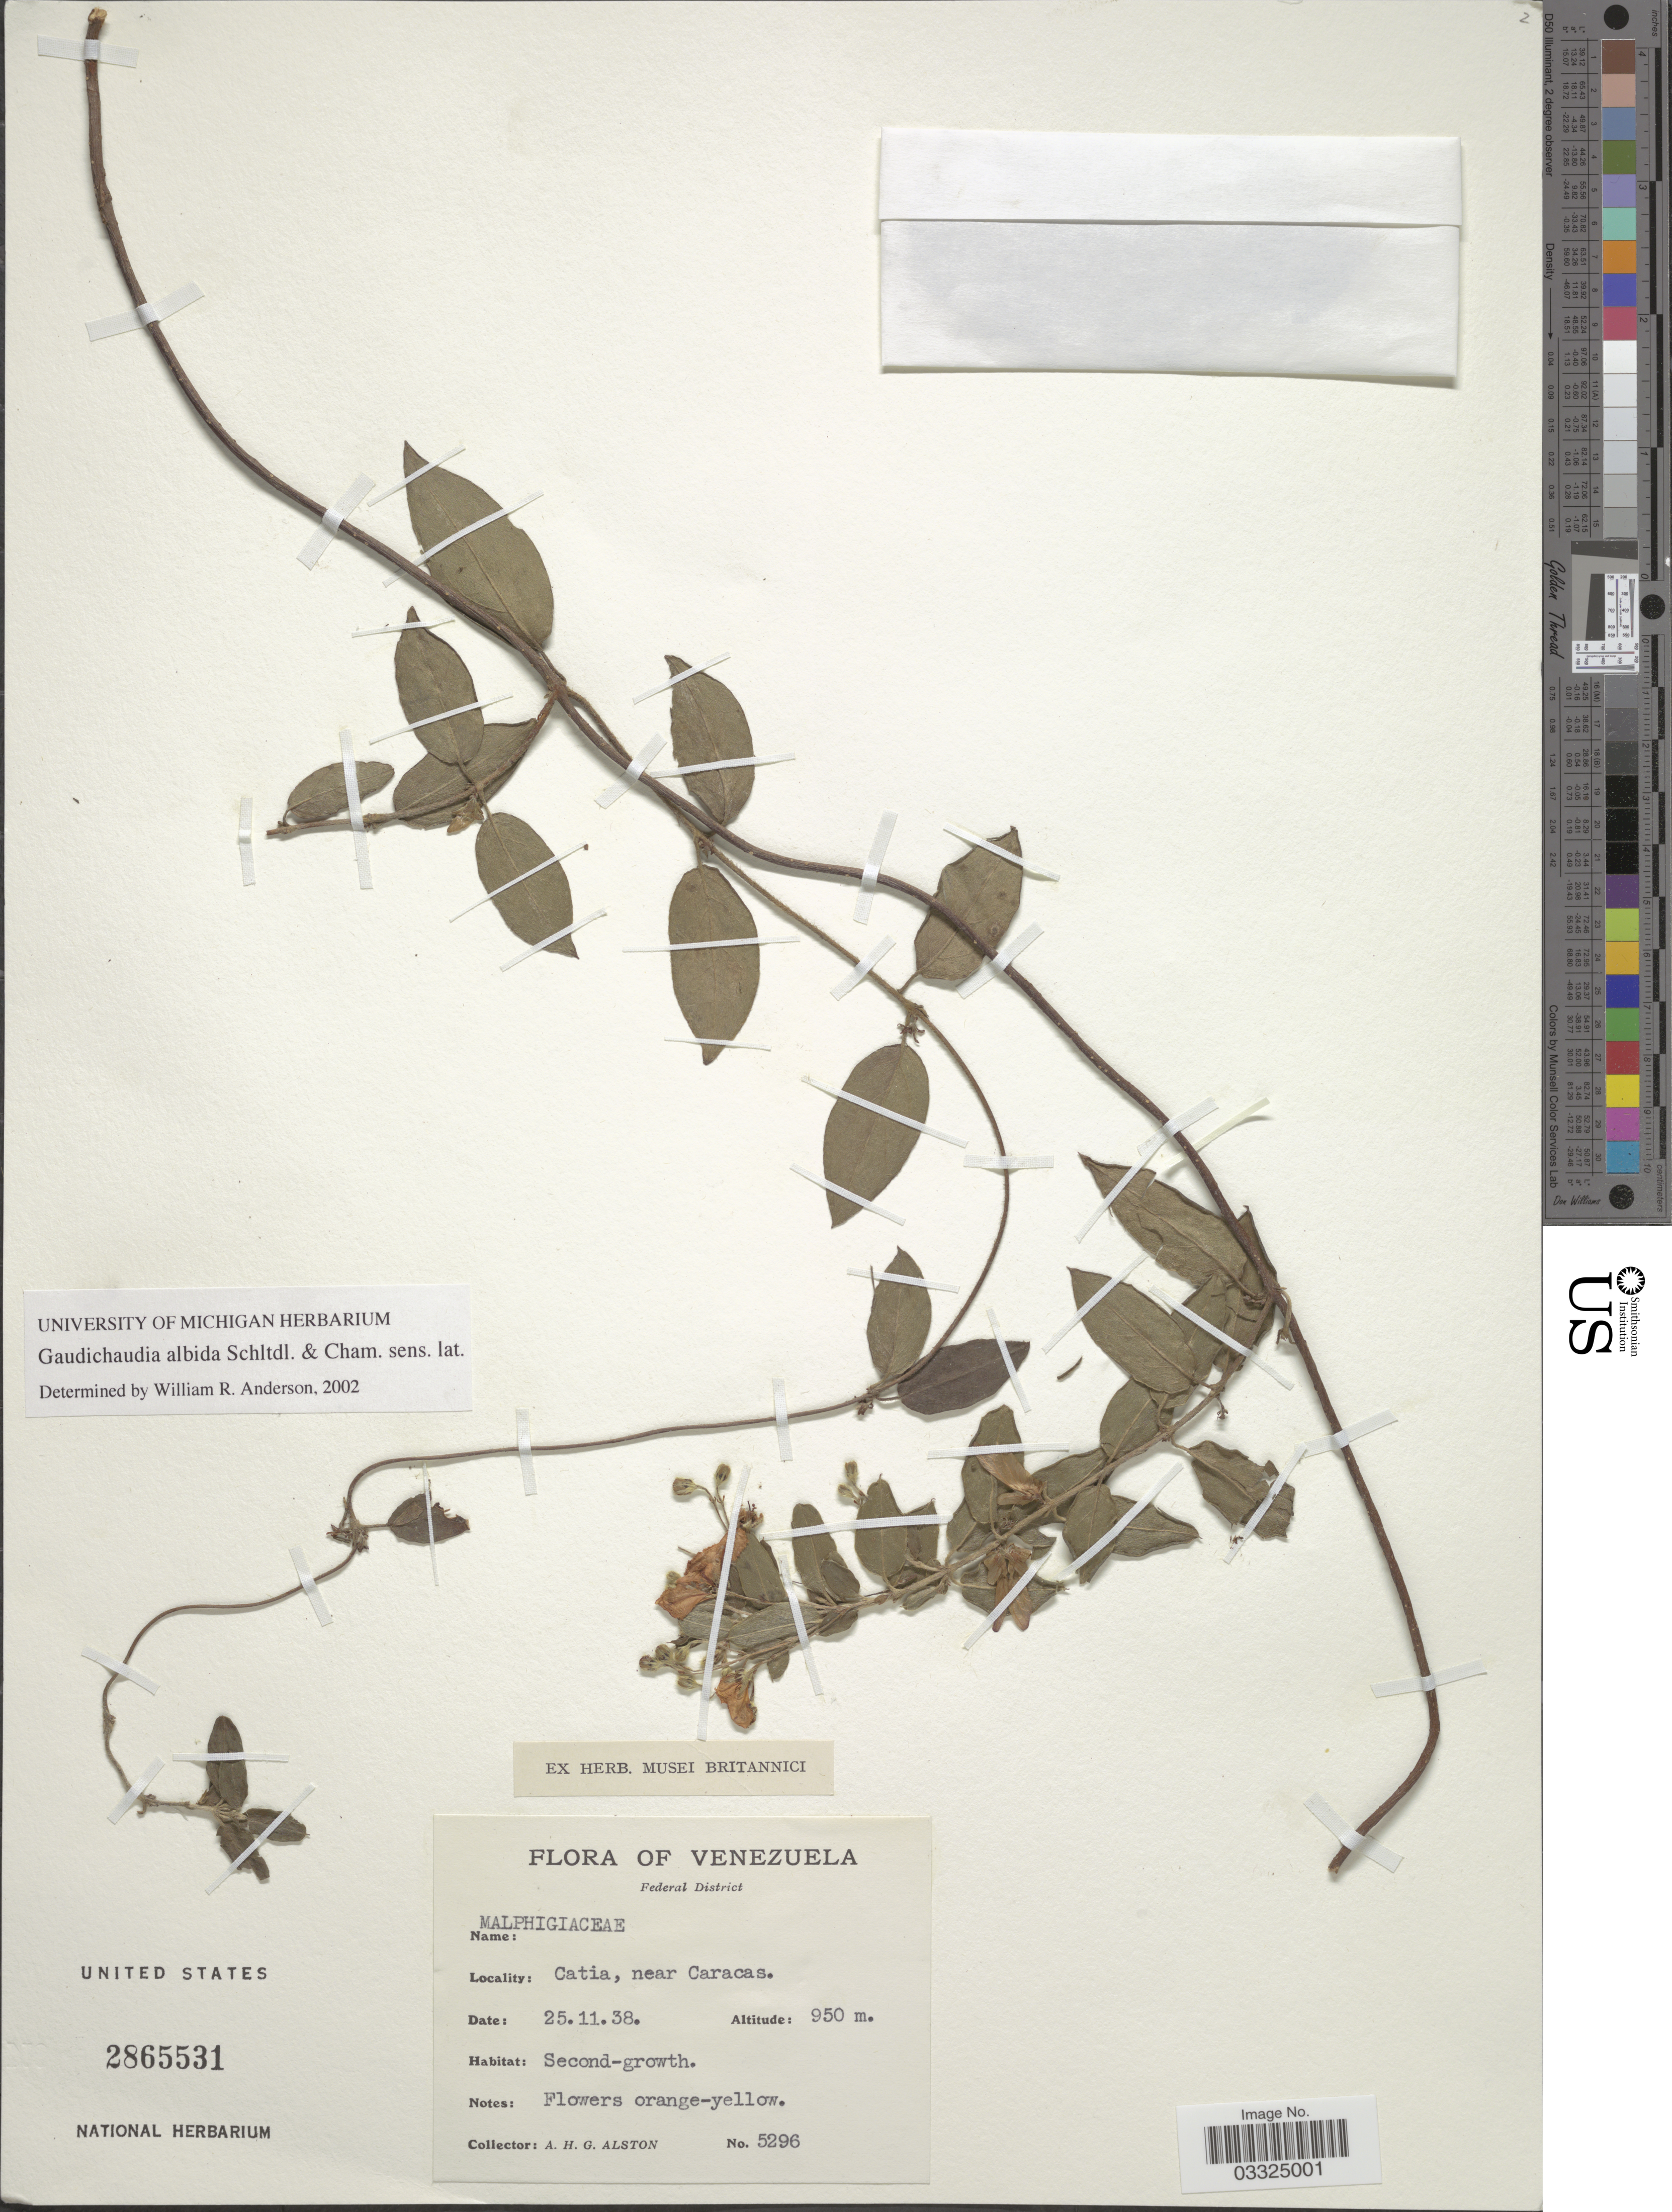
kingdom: Plantae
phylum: Tracheophyta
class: Magnoliopsida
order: Malpighiales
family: Malpighiaceae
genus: Gaudichaudia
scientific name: Gaudichaudia albida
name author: Schltdl. & Cham.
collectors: A. H. Alston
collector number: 5296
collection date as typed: Transcribed d/m/y: 25/11/38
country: Venezuela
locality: Federal District. Catia, near Caracas.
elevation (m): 950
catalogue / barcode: US 2865531